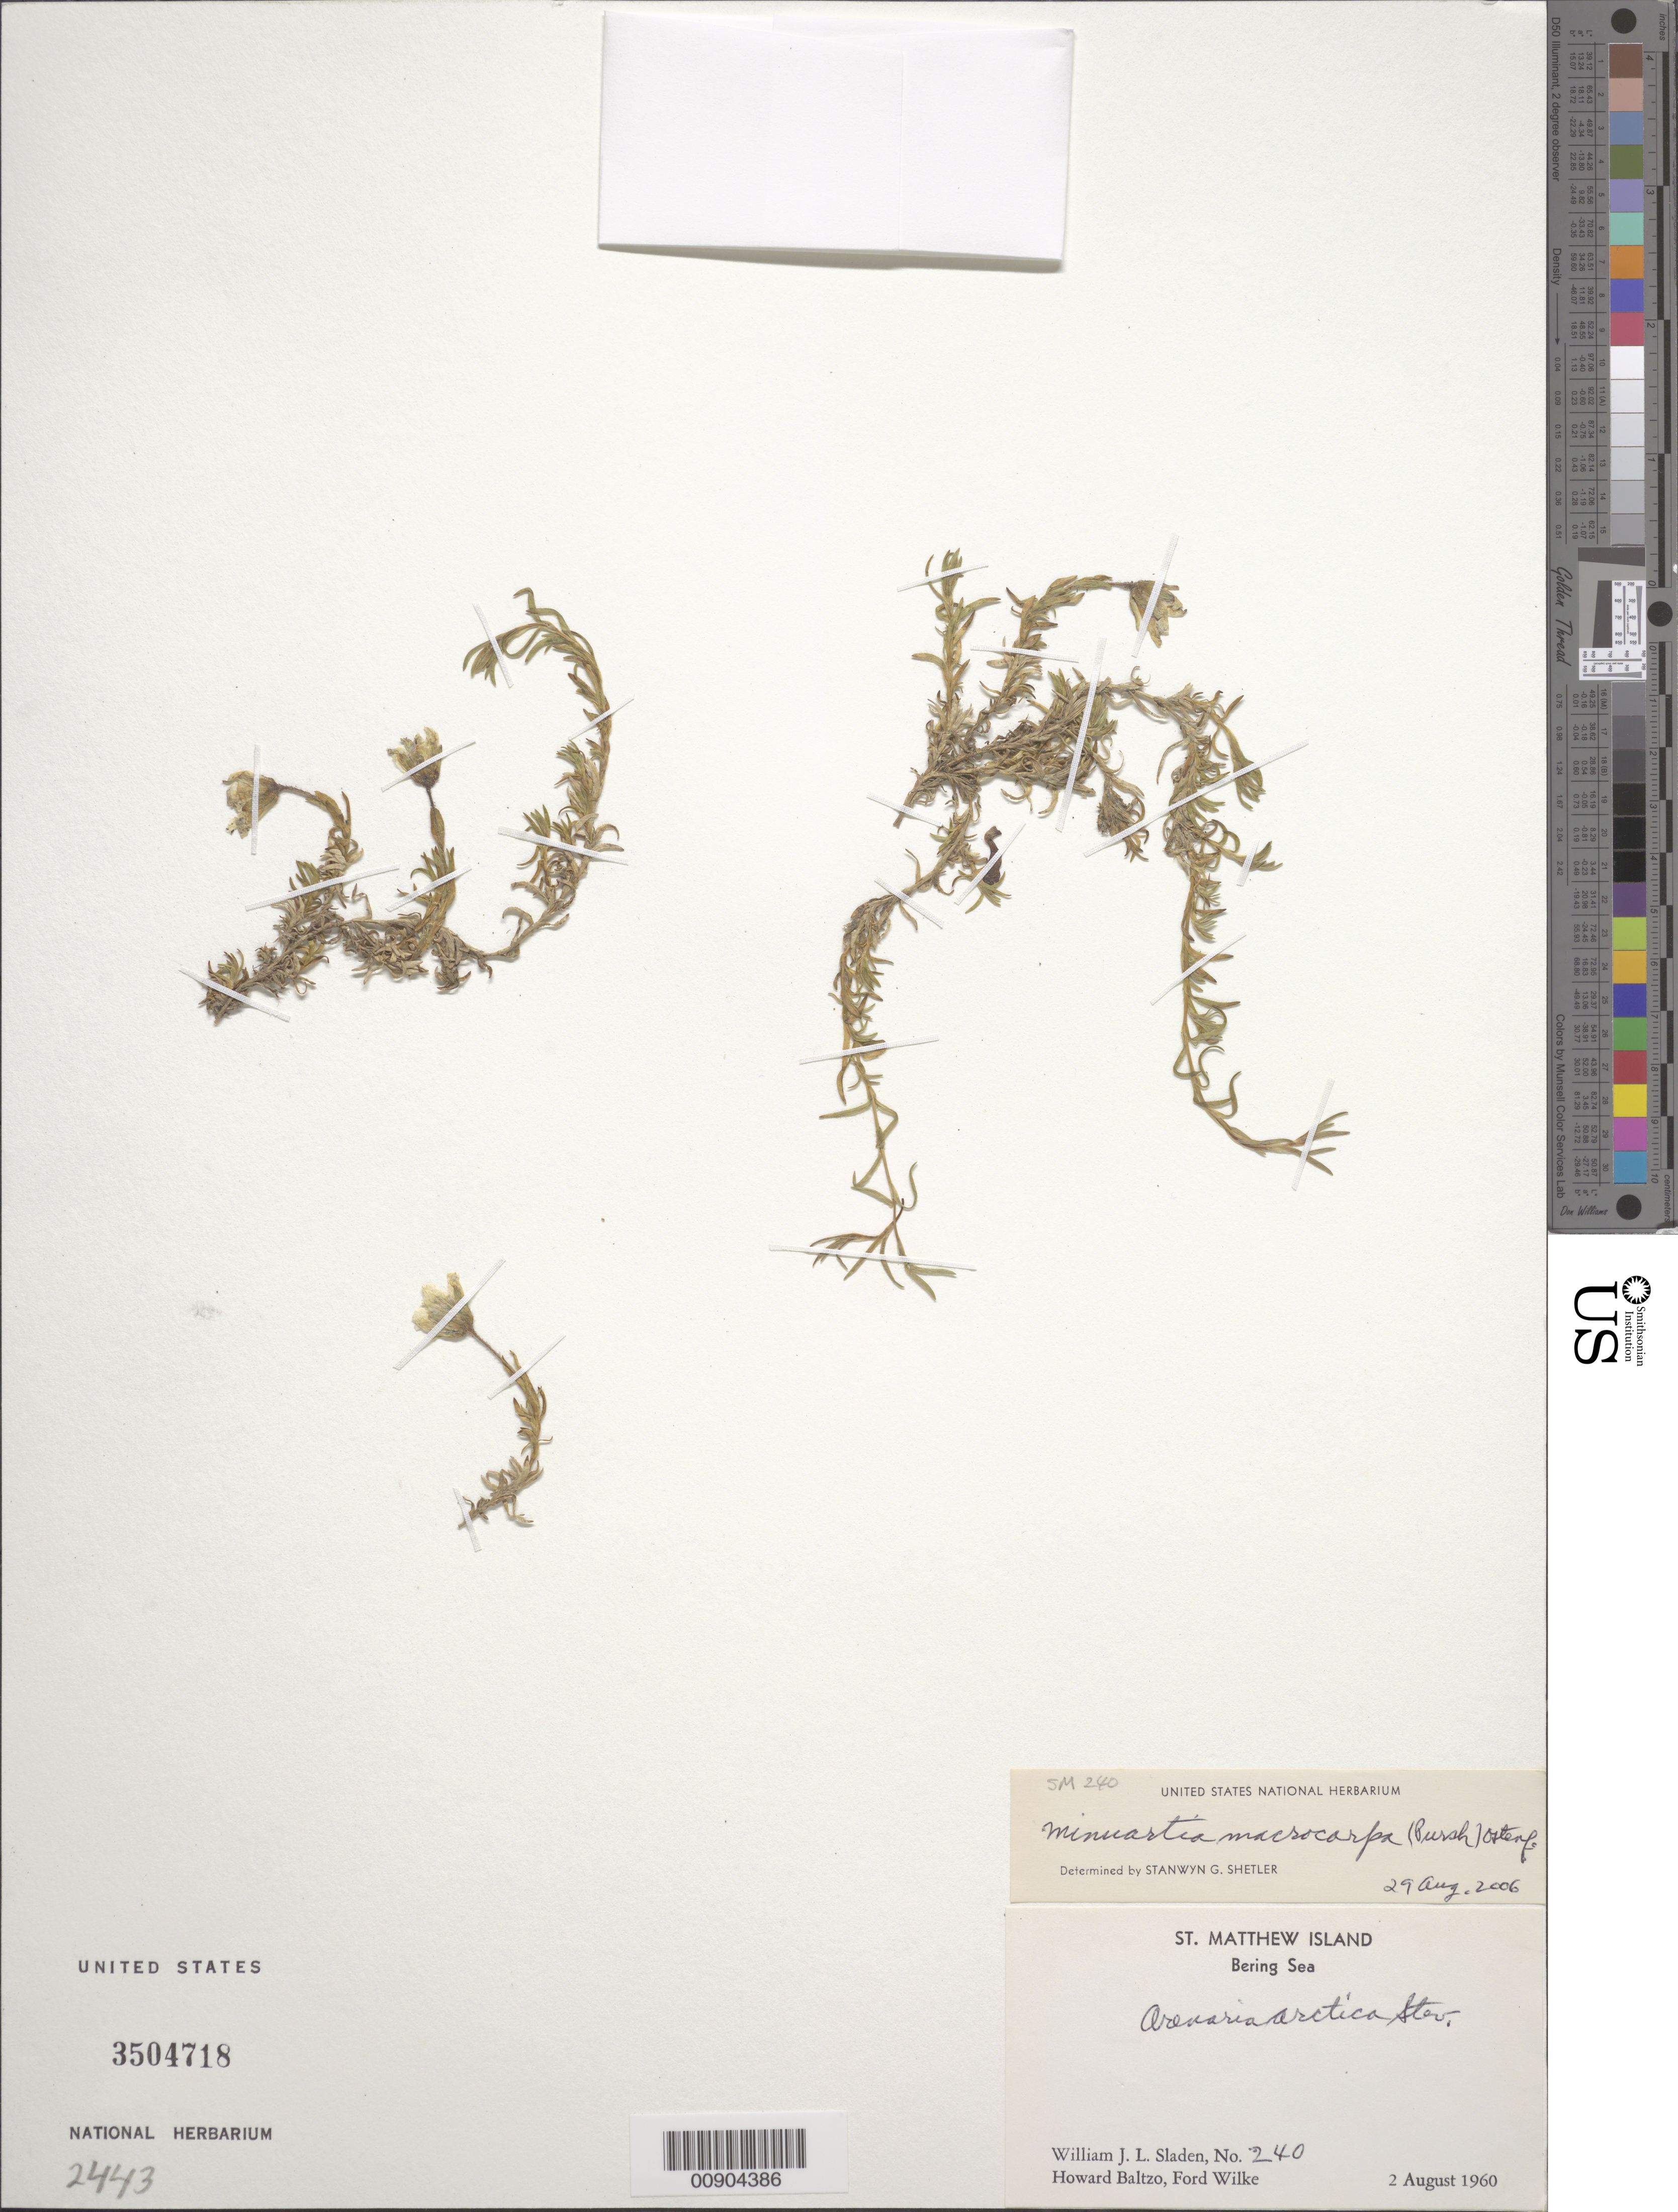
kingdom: Plantae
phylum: Tracheophyta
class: Magnoliopsida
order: Caryophyllales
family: Caryophyllaceae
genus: Pseudocherleria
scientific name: Pseudocherleria macrocarpa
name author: (Pursh) Dillenb. & Kadereit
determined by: U.S. National Herbarium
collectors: W. Sladen, H. Baltzo & F. Wilke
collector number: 240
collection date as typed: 02 Aug 1960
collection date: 1960-08-02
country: United States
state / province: Alaska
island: St. Matthew Island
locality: St. Matthew Island, Bering Sea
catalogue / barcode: US 3504718